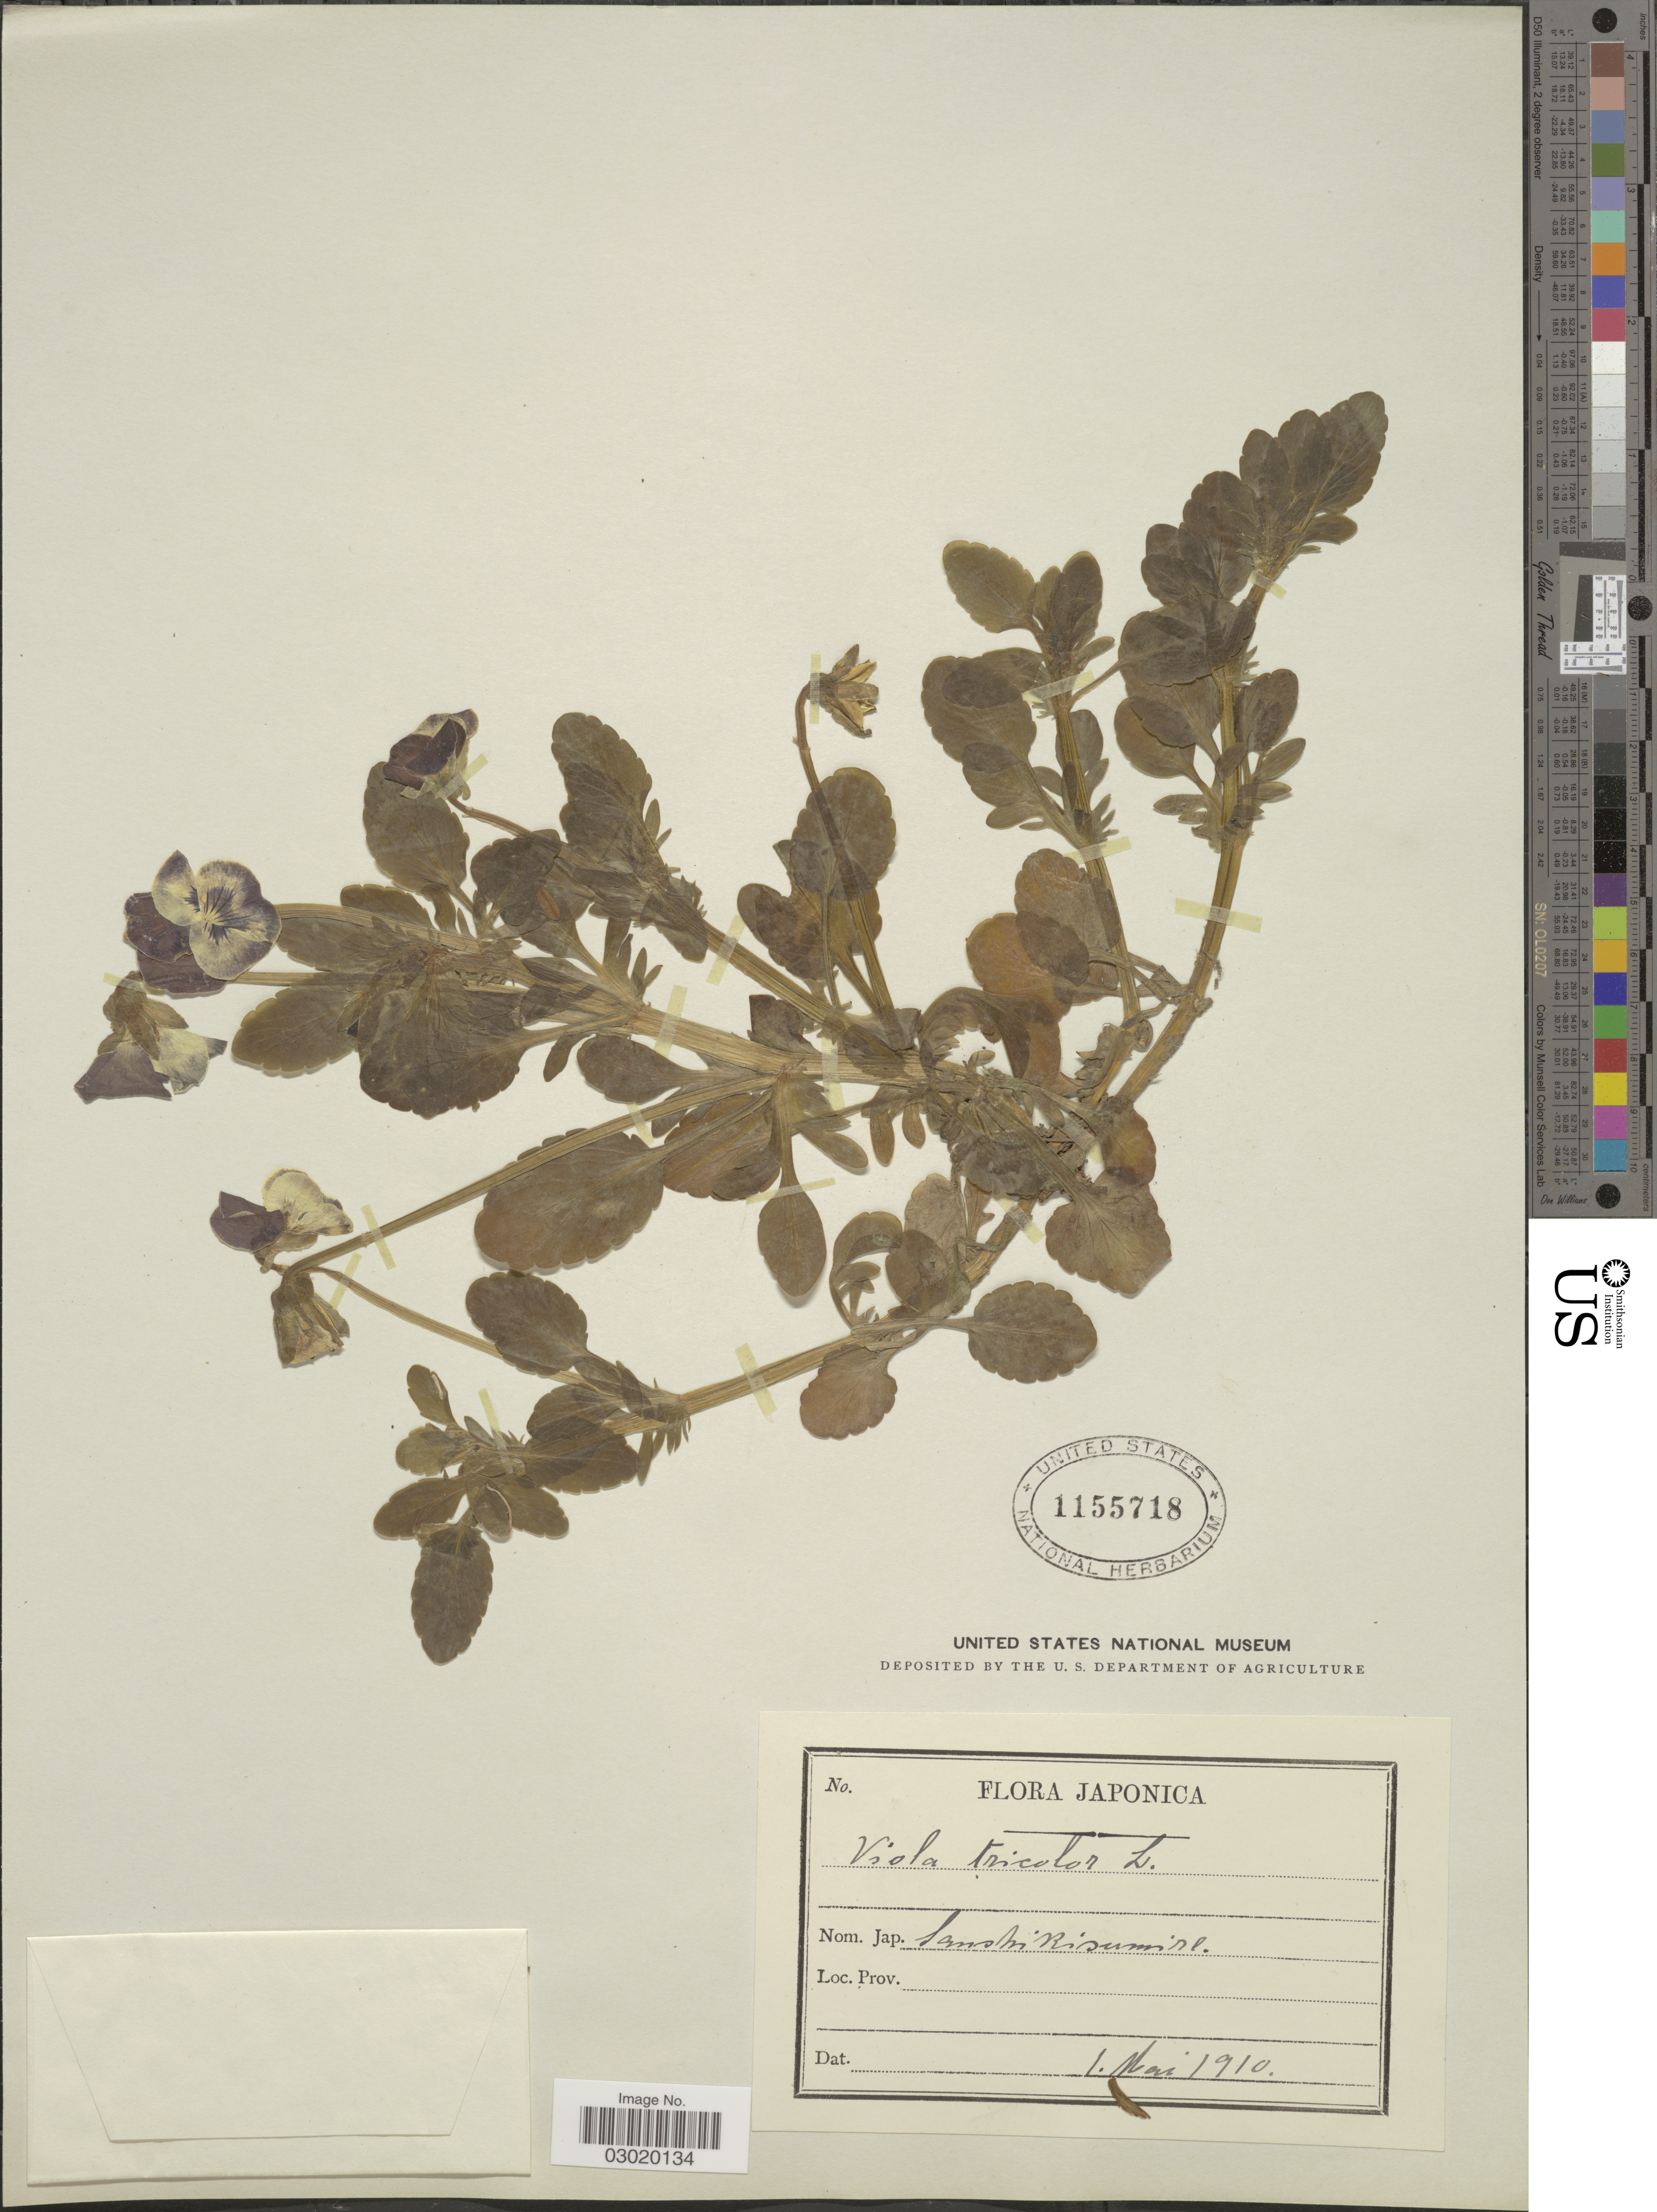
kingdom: Plantae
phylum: Tracheophyta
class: Magnoliopsida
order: Malpighiales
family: Violaceae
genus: Viola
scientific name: Viola tricolor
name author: L.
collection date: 1910-05-01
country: Japan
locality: Japonica.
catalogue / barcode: US 1155718